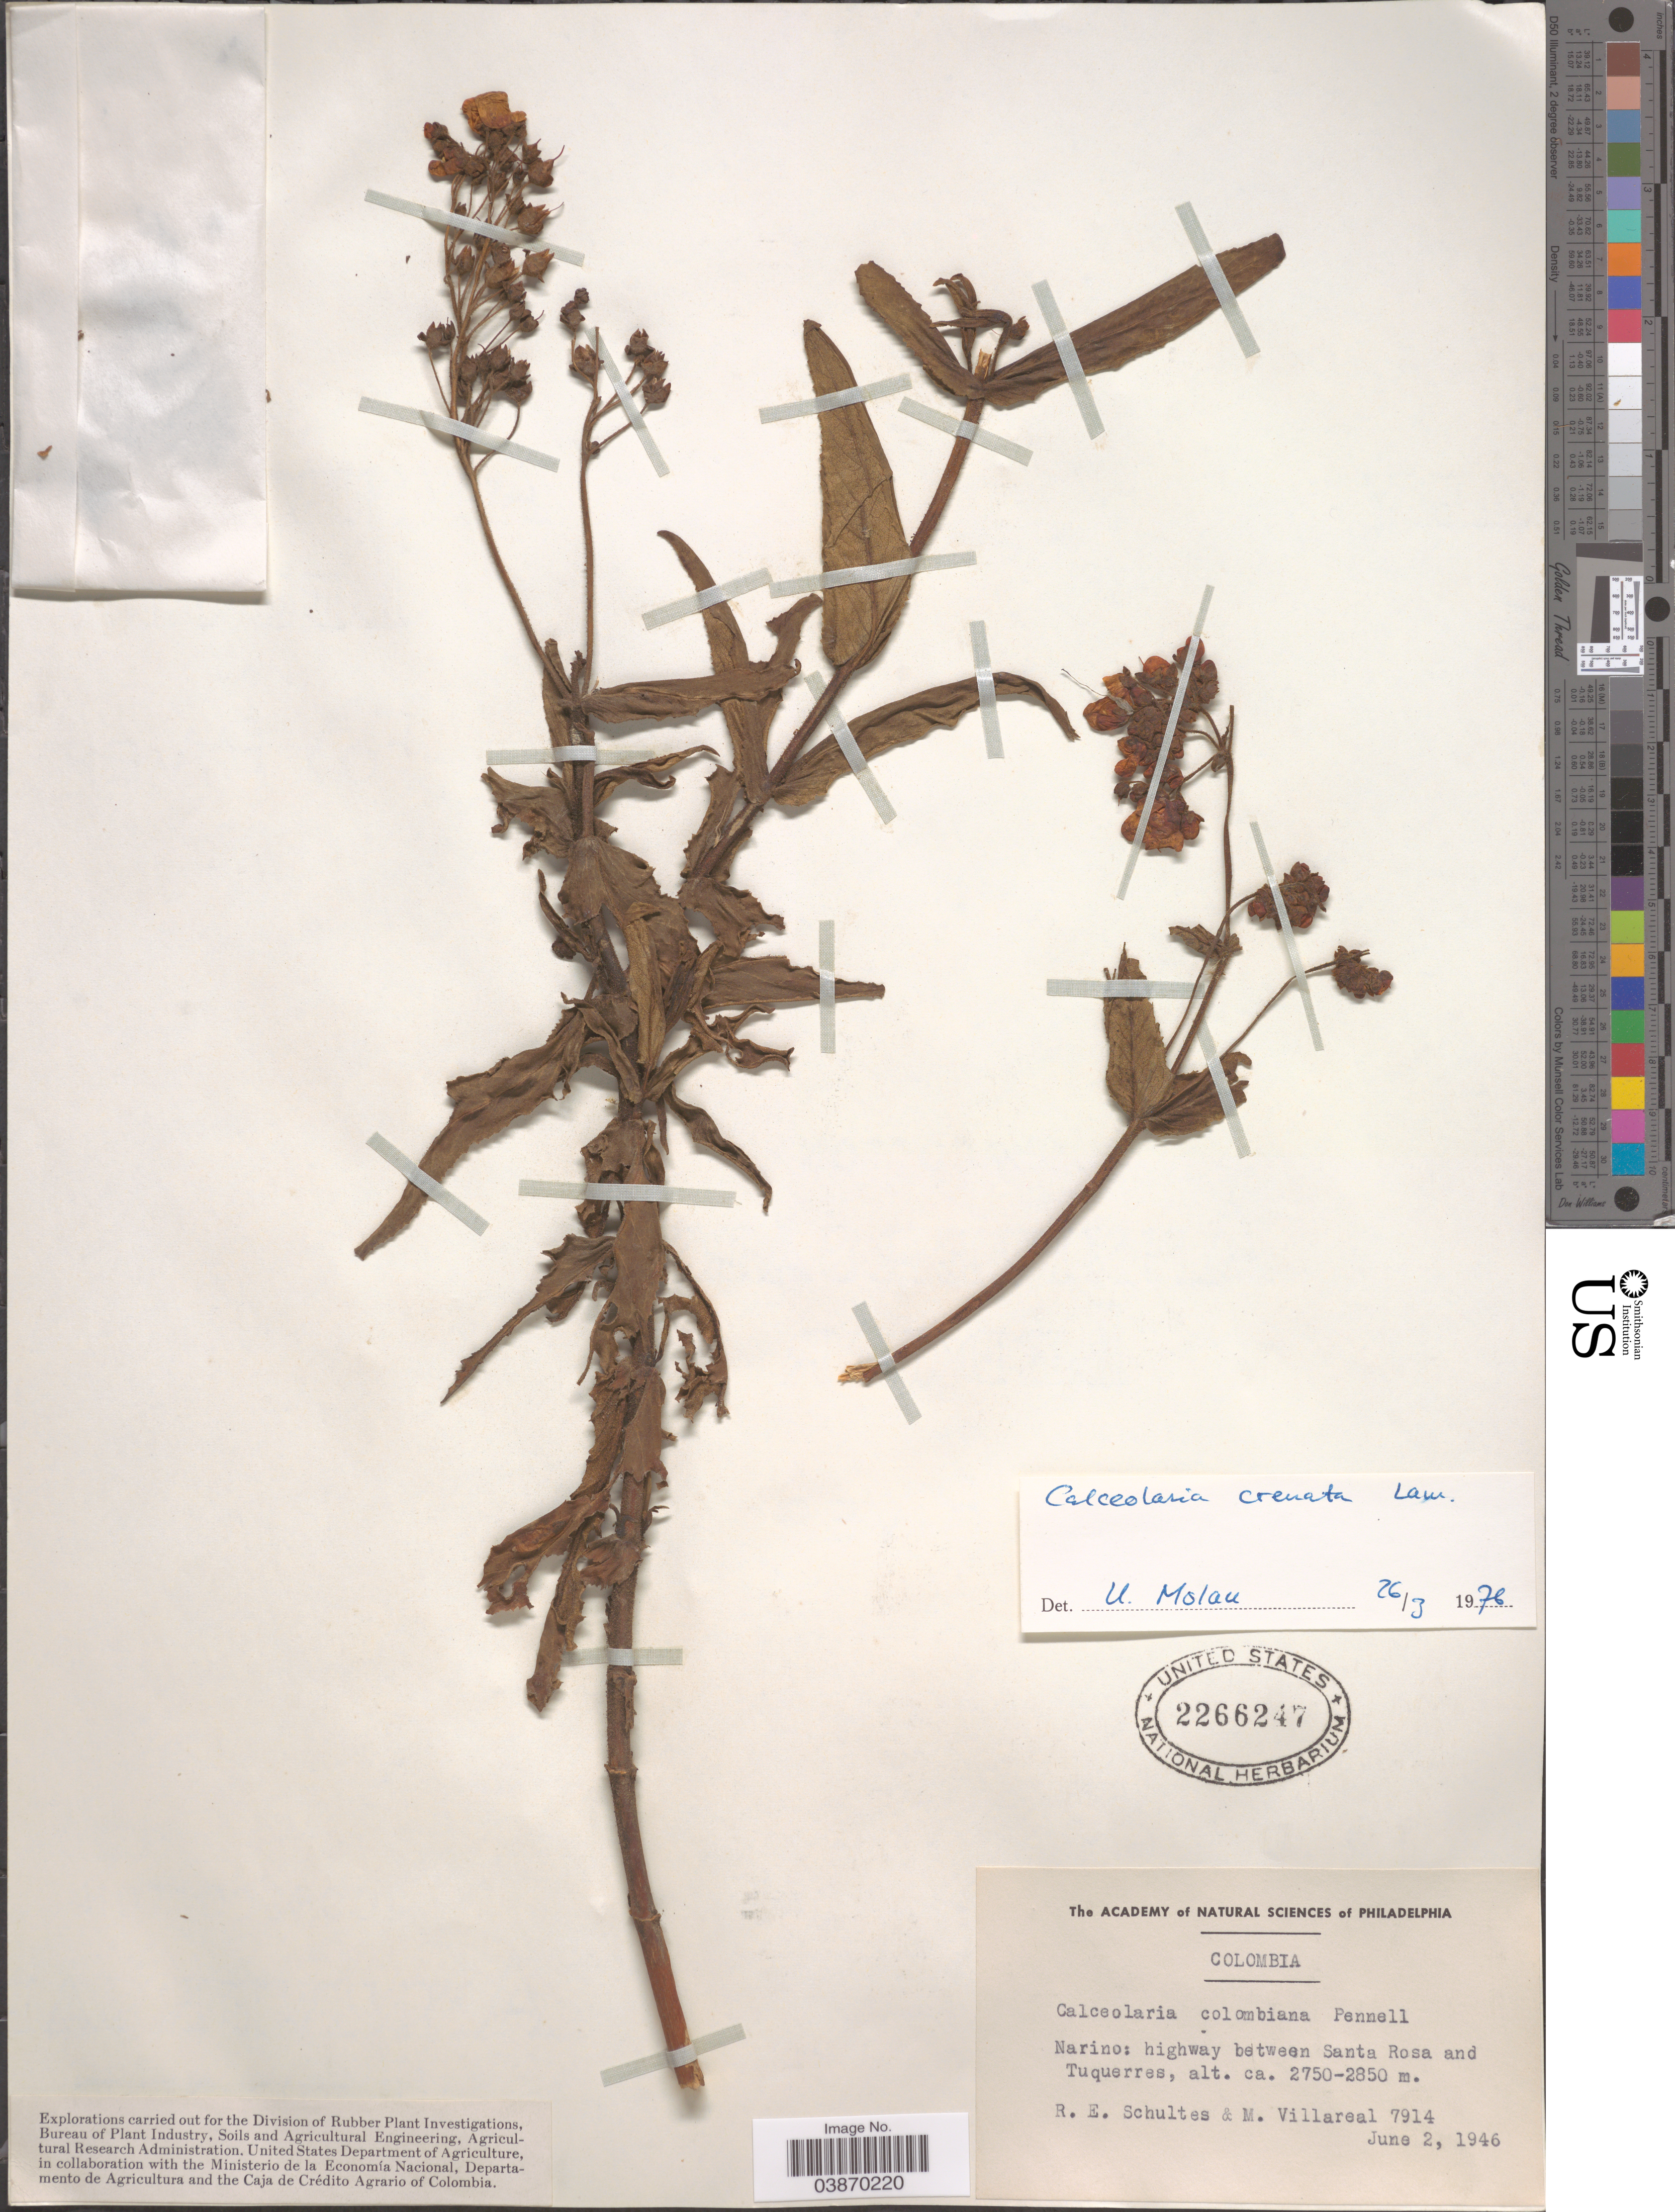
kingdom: Plantae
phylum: Tracheophyta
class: Magnoliopsida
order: Lamiales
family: Calceolariaceae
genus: Calceolaria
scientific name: Calceolaria crenata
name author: Lam.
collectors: R. E. Schultes & M. Villareal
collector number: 7914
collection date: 1946-06-02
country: Colombia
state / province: Nariño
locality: Highway between Santa Rosa and Tuquerres.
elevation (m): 2750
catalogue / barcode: US 2266247